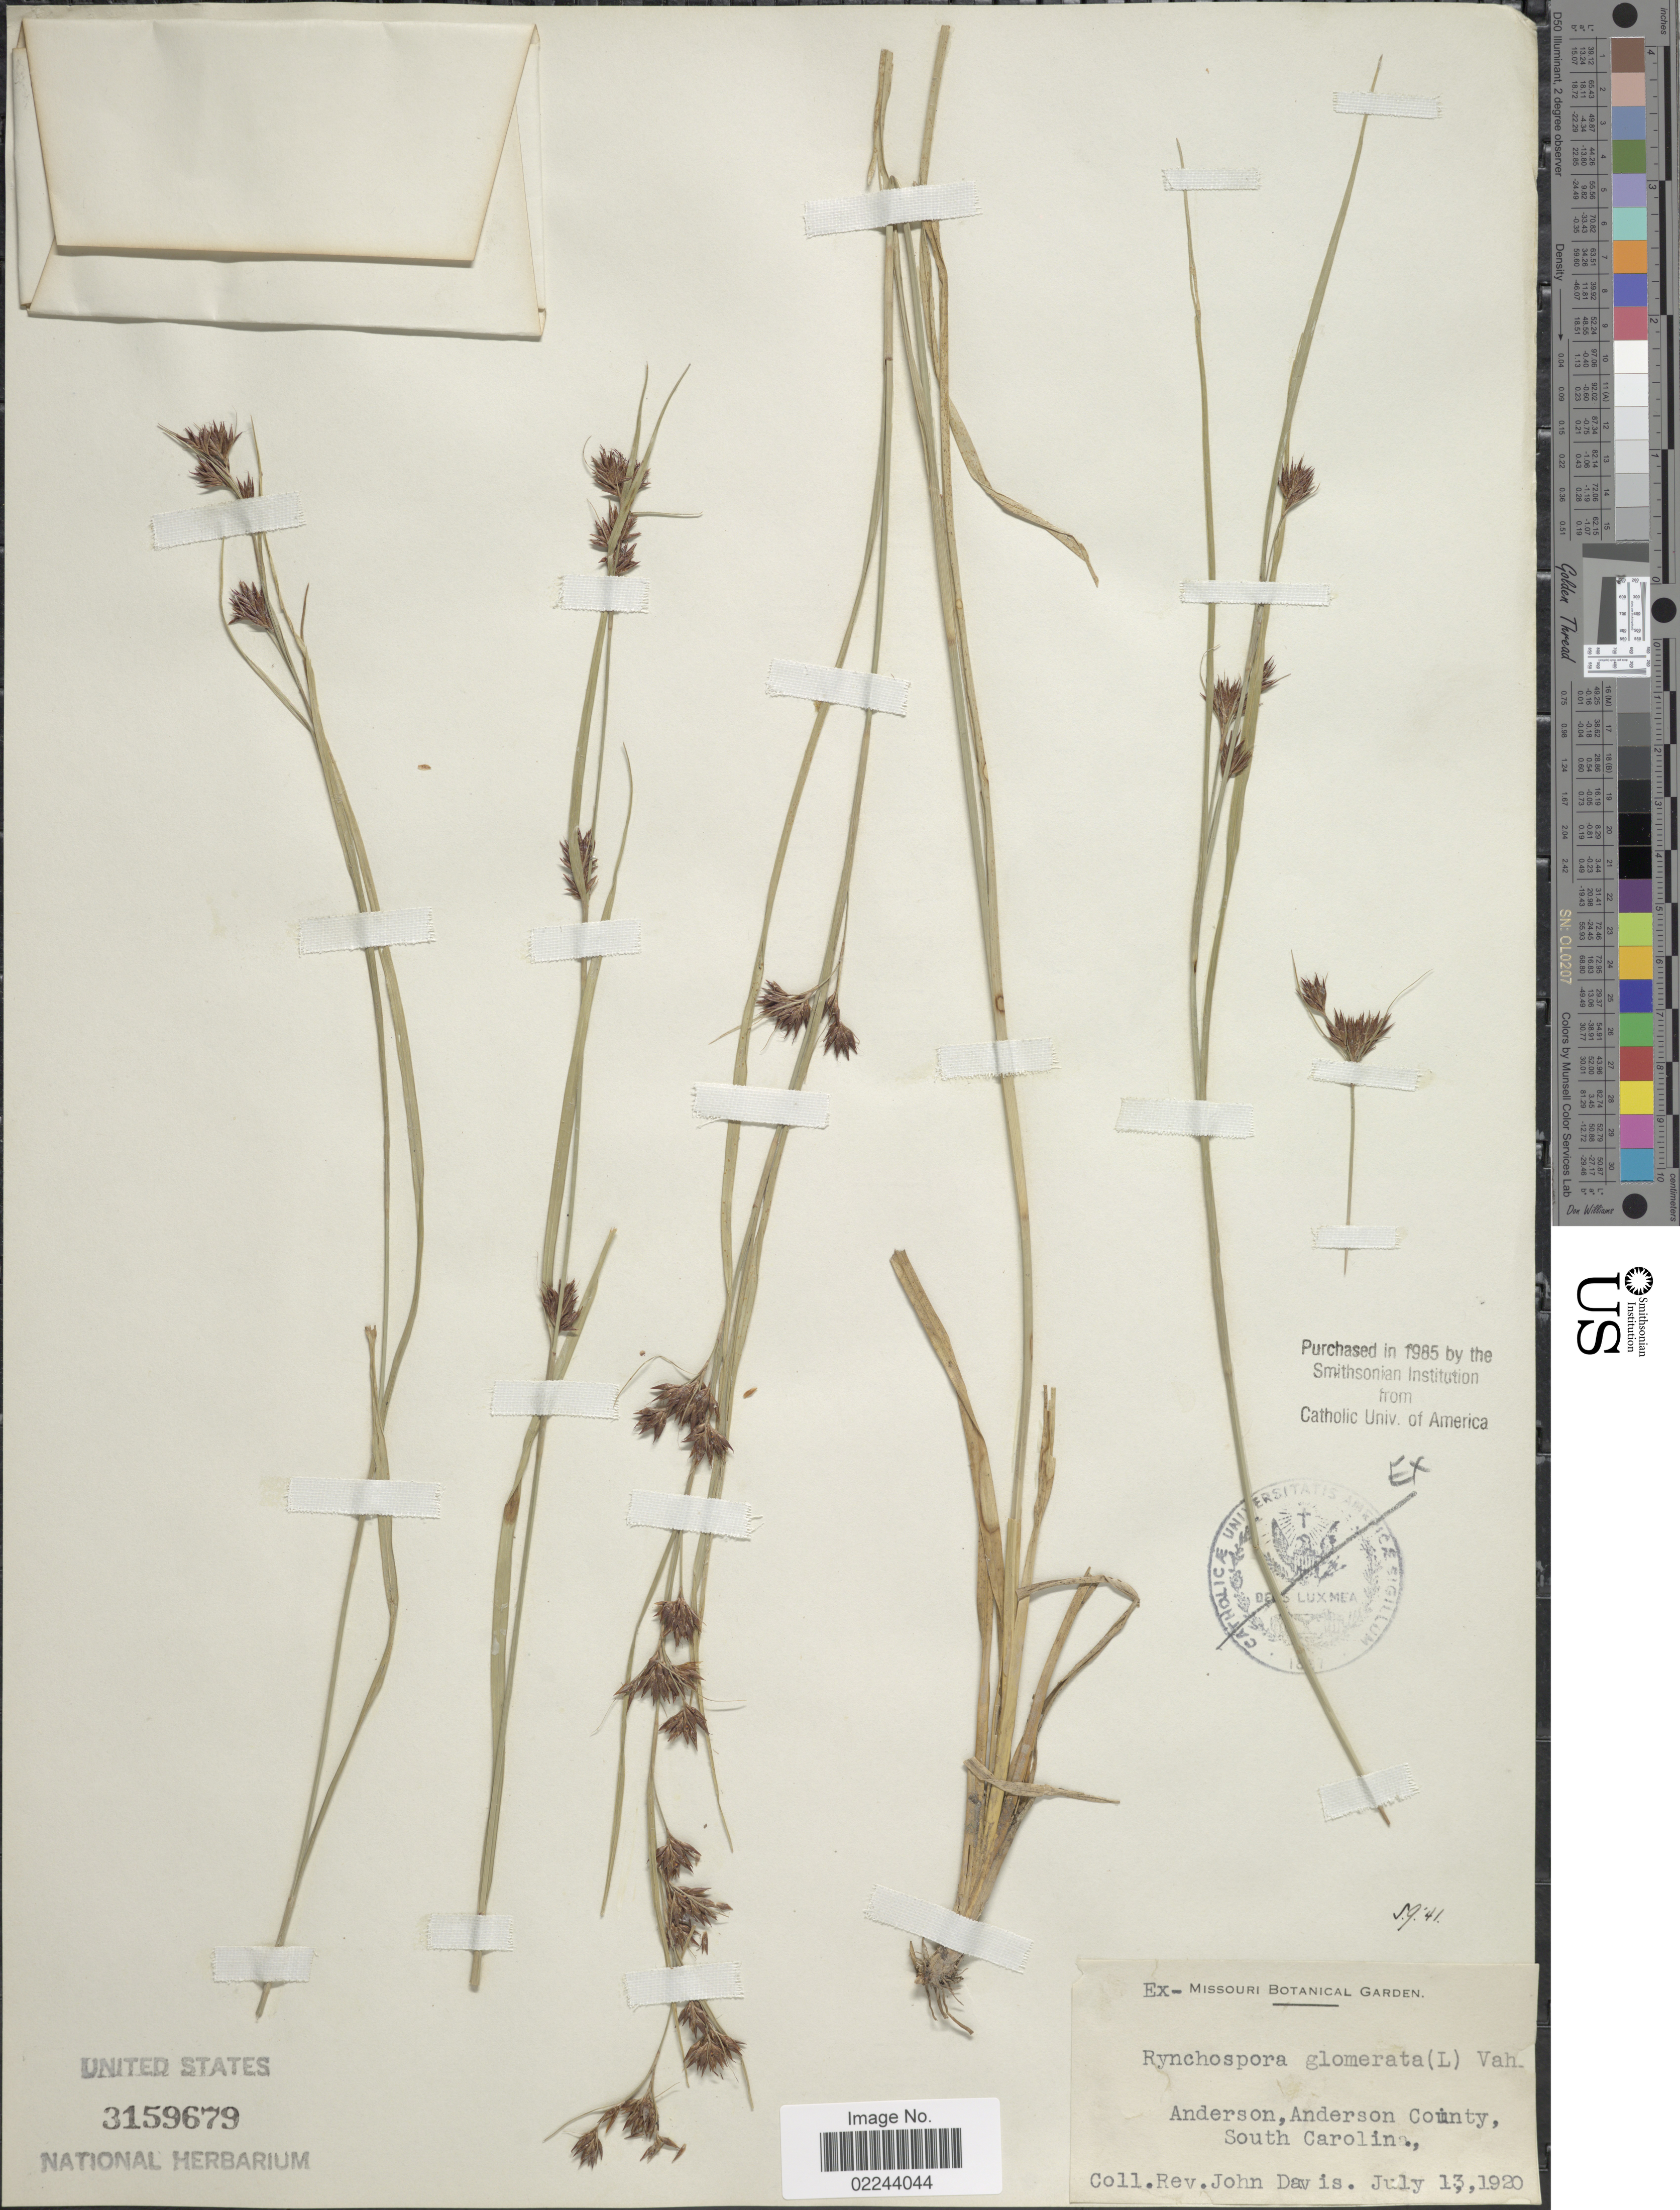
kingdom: Plantae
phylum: Tracheophyta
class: Liliopsida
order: Poales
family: Cyperaceae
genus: Rhynchospora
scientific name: Rhynchospora glomerata var. glomerata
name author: (L.) Vahl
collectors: J. Davis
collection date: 1920-07-13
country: United States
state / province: South Carolina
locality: Anderson, Andeson County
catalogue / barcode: US 3159679